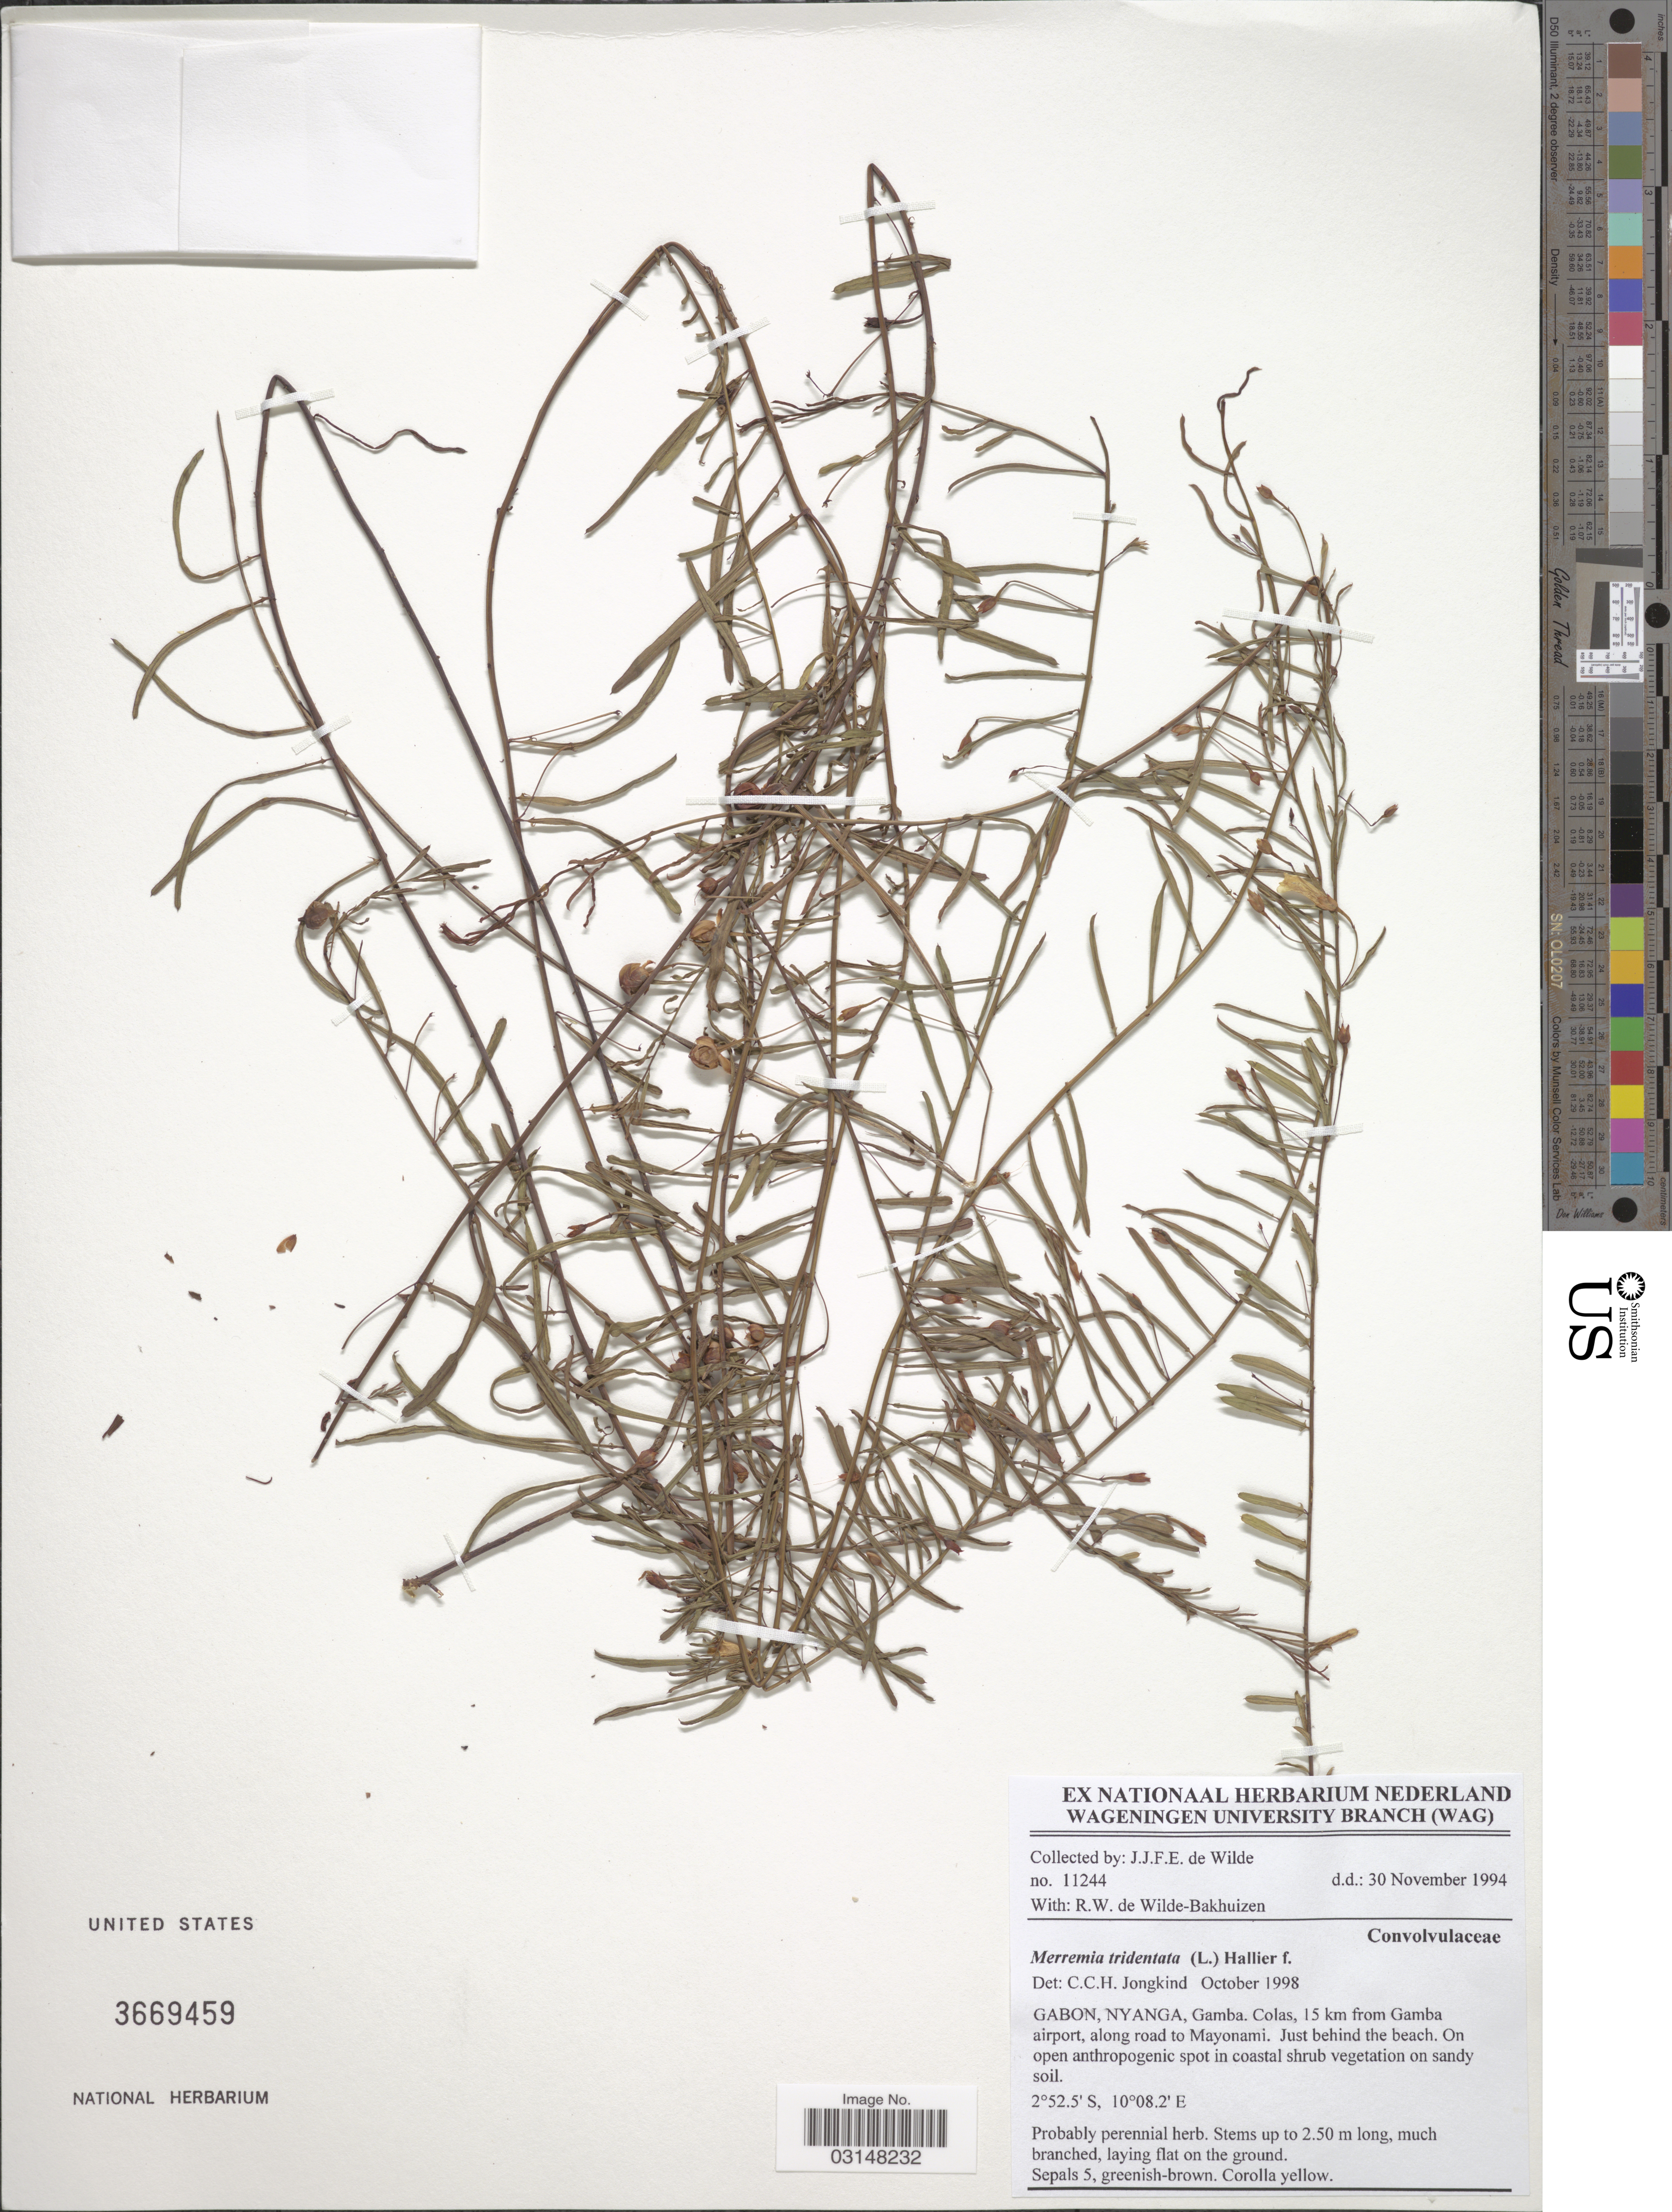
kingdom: Plantae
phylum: Tracheophyta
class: Magnoliopsida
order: Solanales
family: Convolvulaceae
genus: Xenostegia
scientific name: Xenostegia tridentata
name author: (L.) D.F. Austin & Staples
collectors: J.J. de Wilde & R. Wilde-Bakhuizen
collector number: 11244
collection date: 1994-11-30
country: Gabon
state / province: Nyanga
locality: Gamba. Colas, 15 km from Gamba airport, along road to Mayonami.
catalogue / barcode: US 3669459